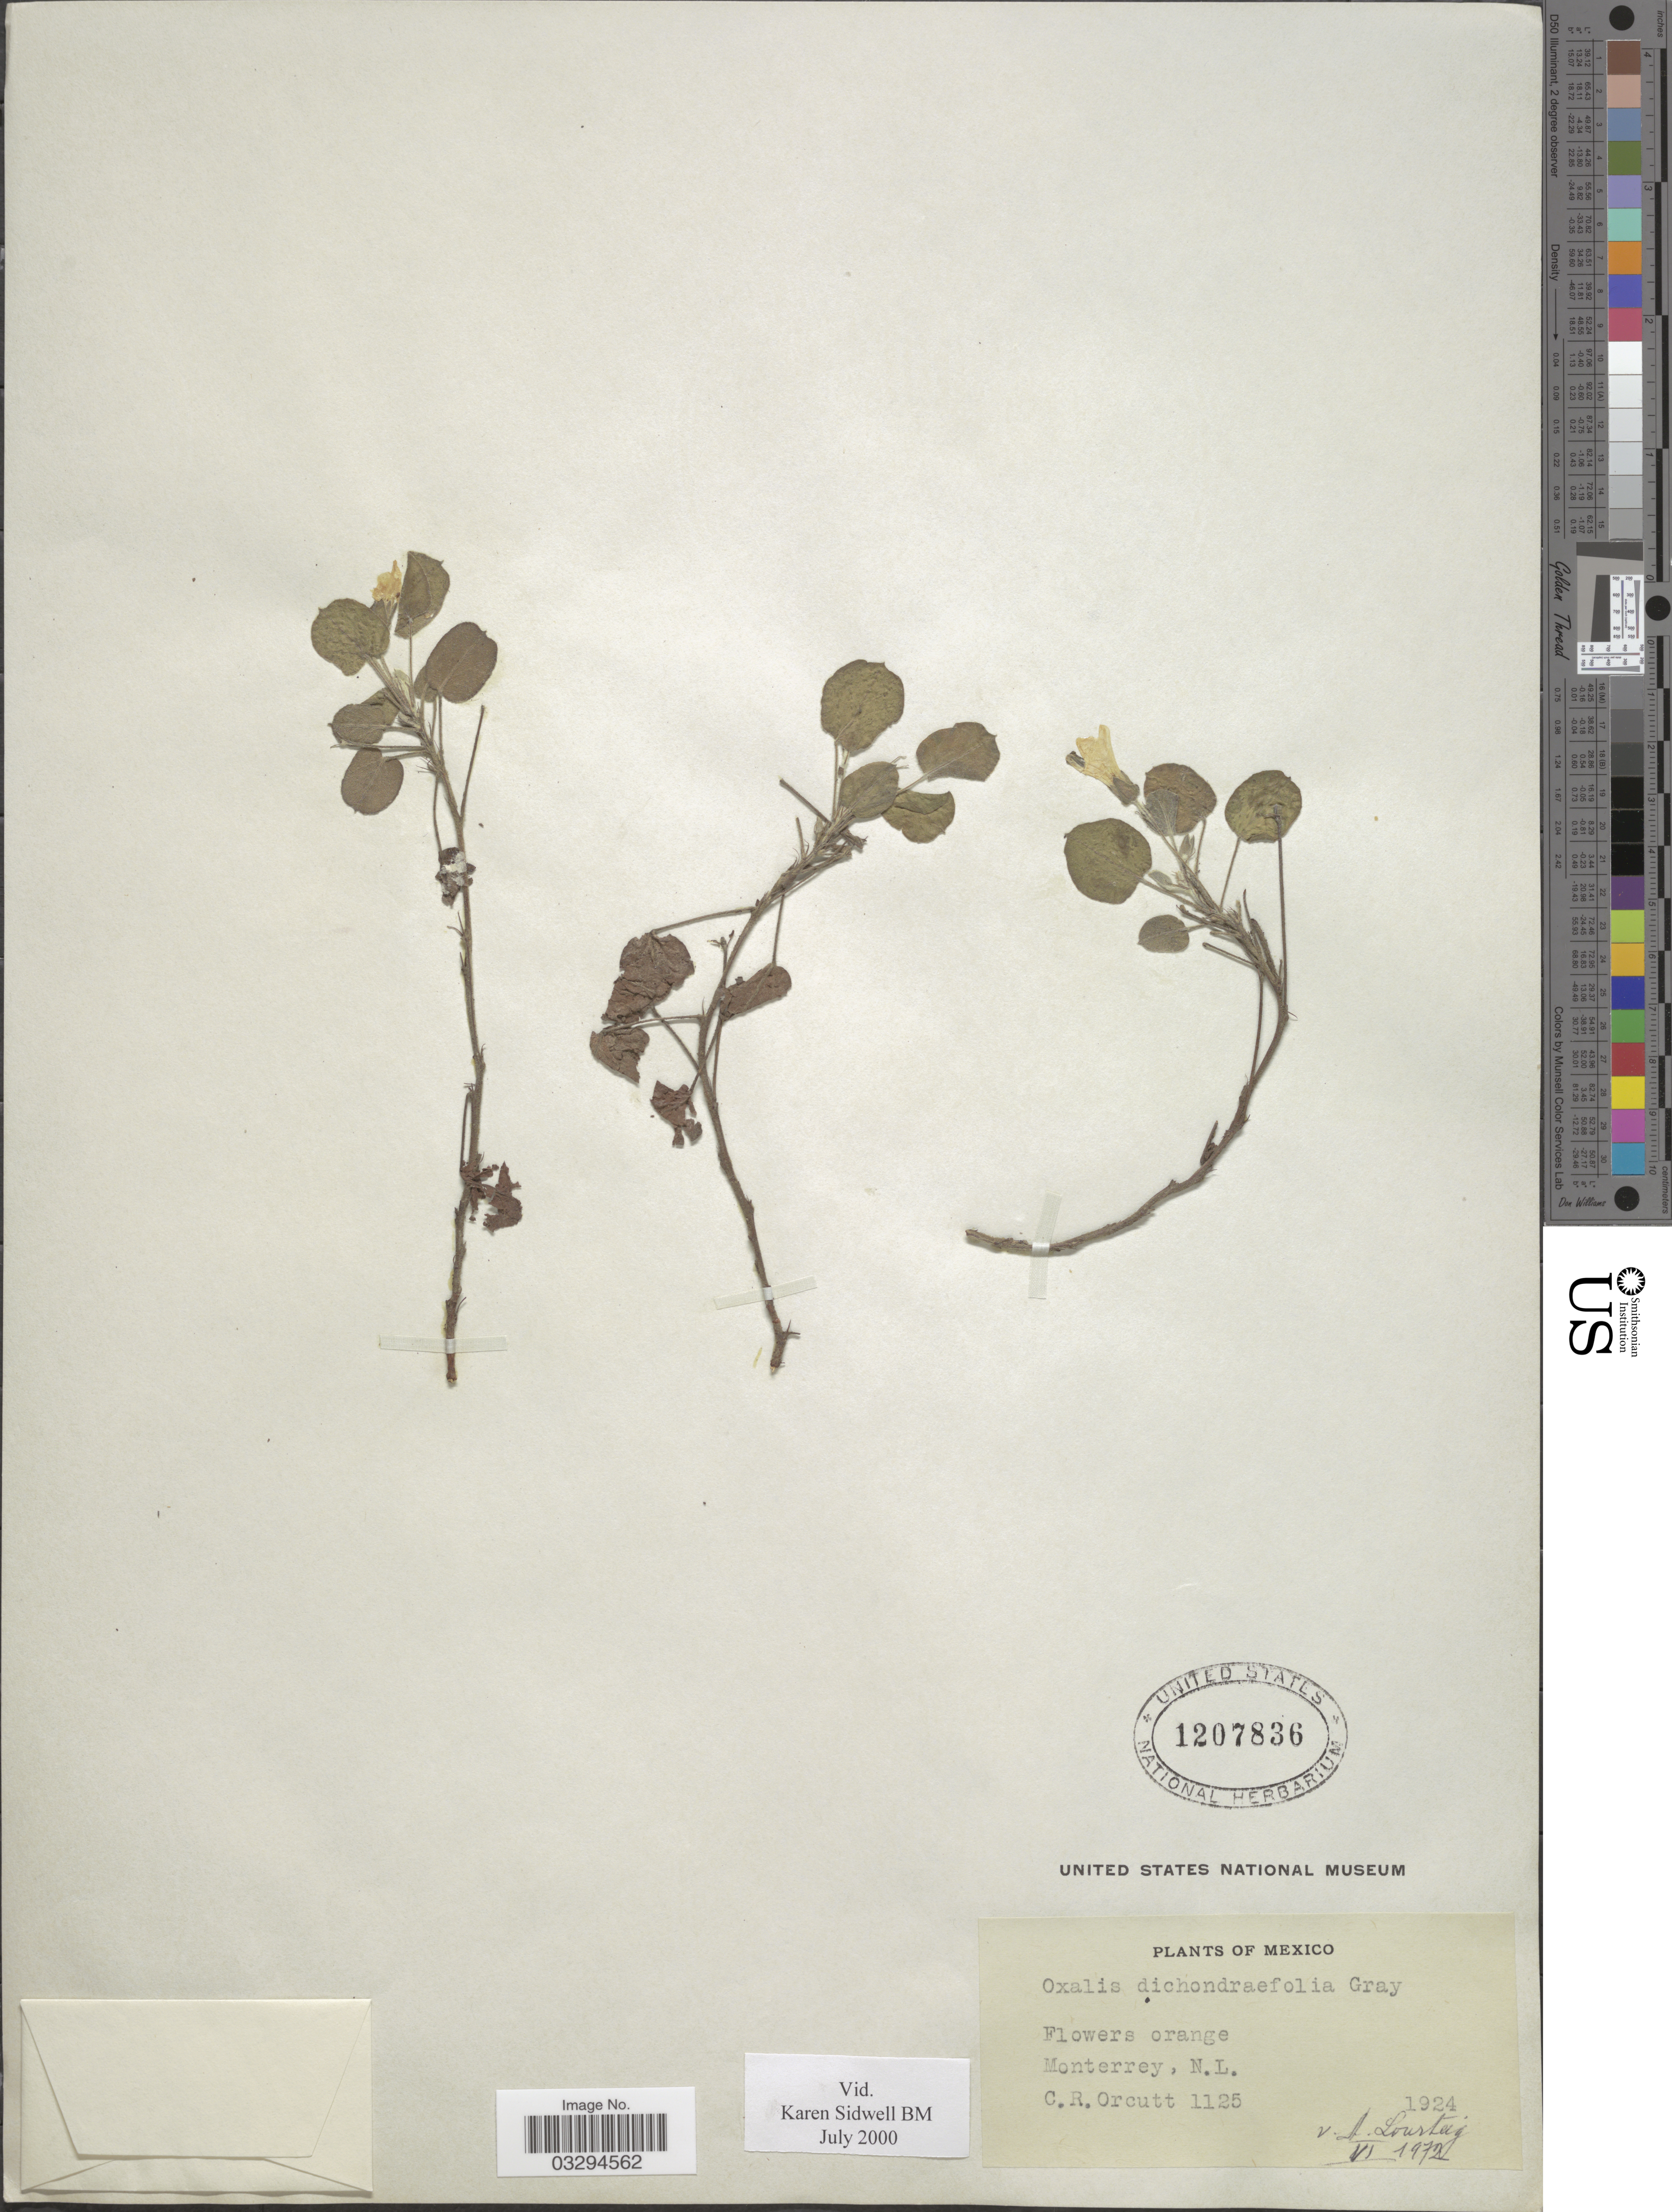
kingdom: Plantae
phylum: Tracheophyta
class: Magnoliopsida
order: Oxalidales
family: Oxalidaceae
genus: Oxalis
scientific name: Oxalis dichondraefolia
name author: A. Gray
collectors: C. R. Orcutt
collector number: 1125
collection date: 1924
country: Mexico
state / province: Nuevo León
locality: Monterrey.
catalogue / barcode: US 1207836